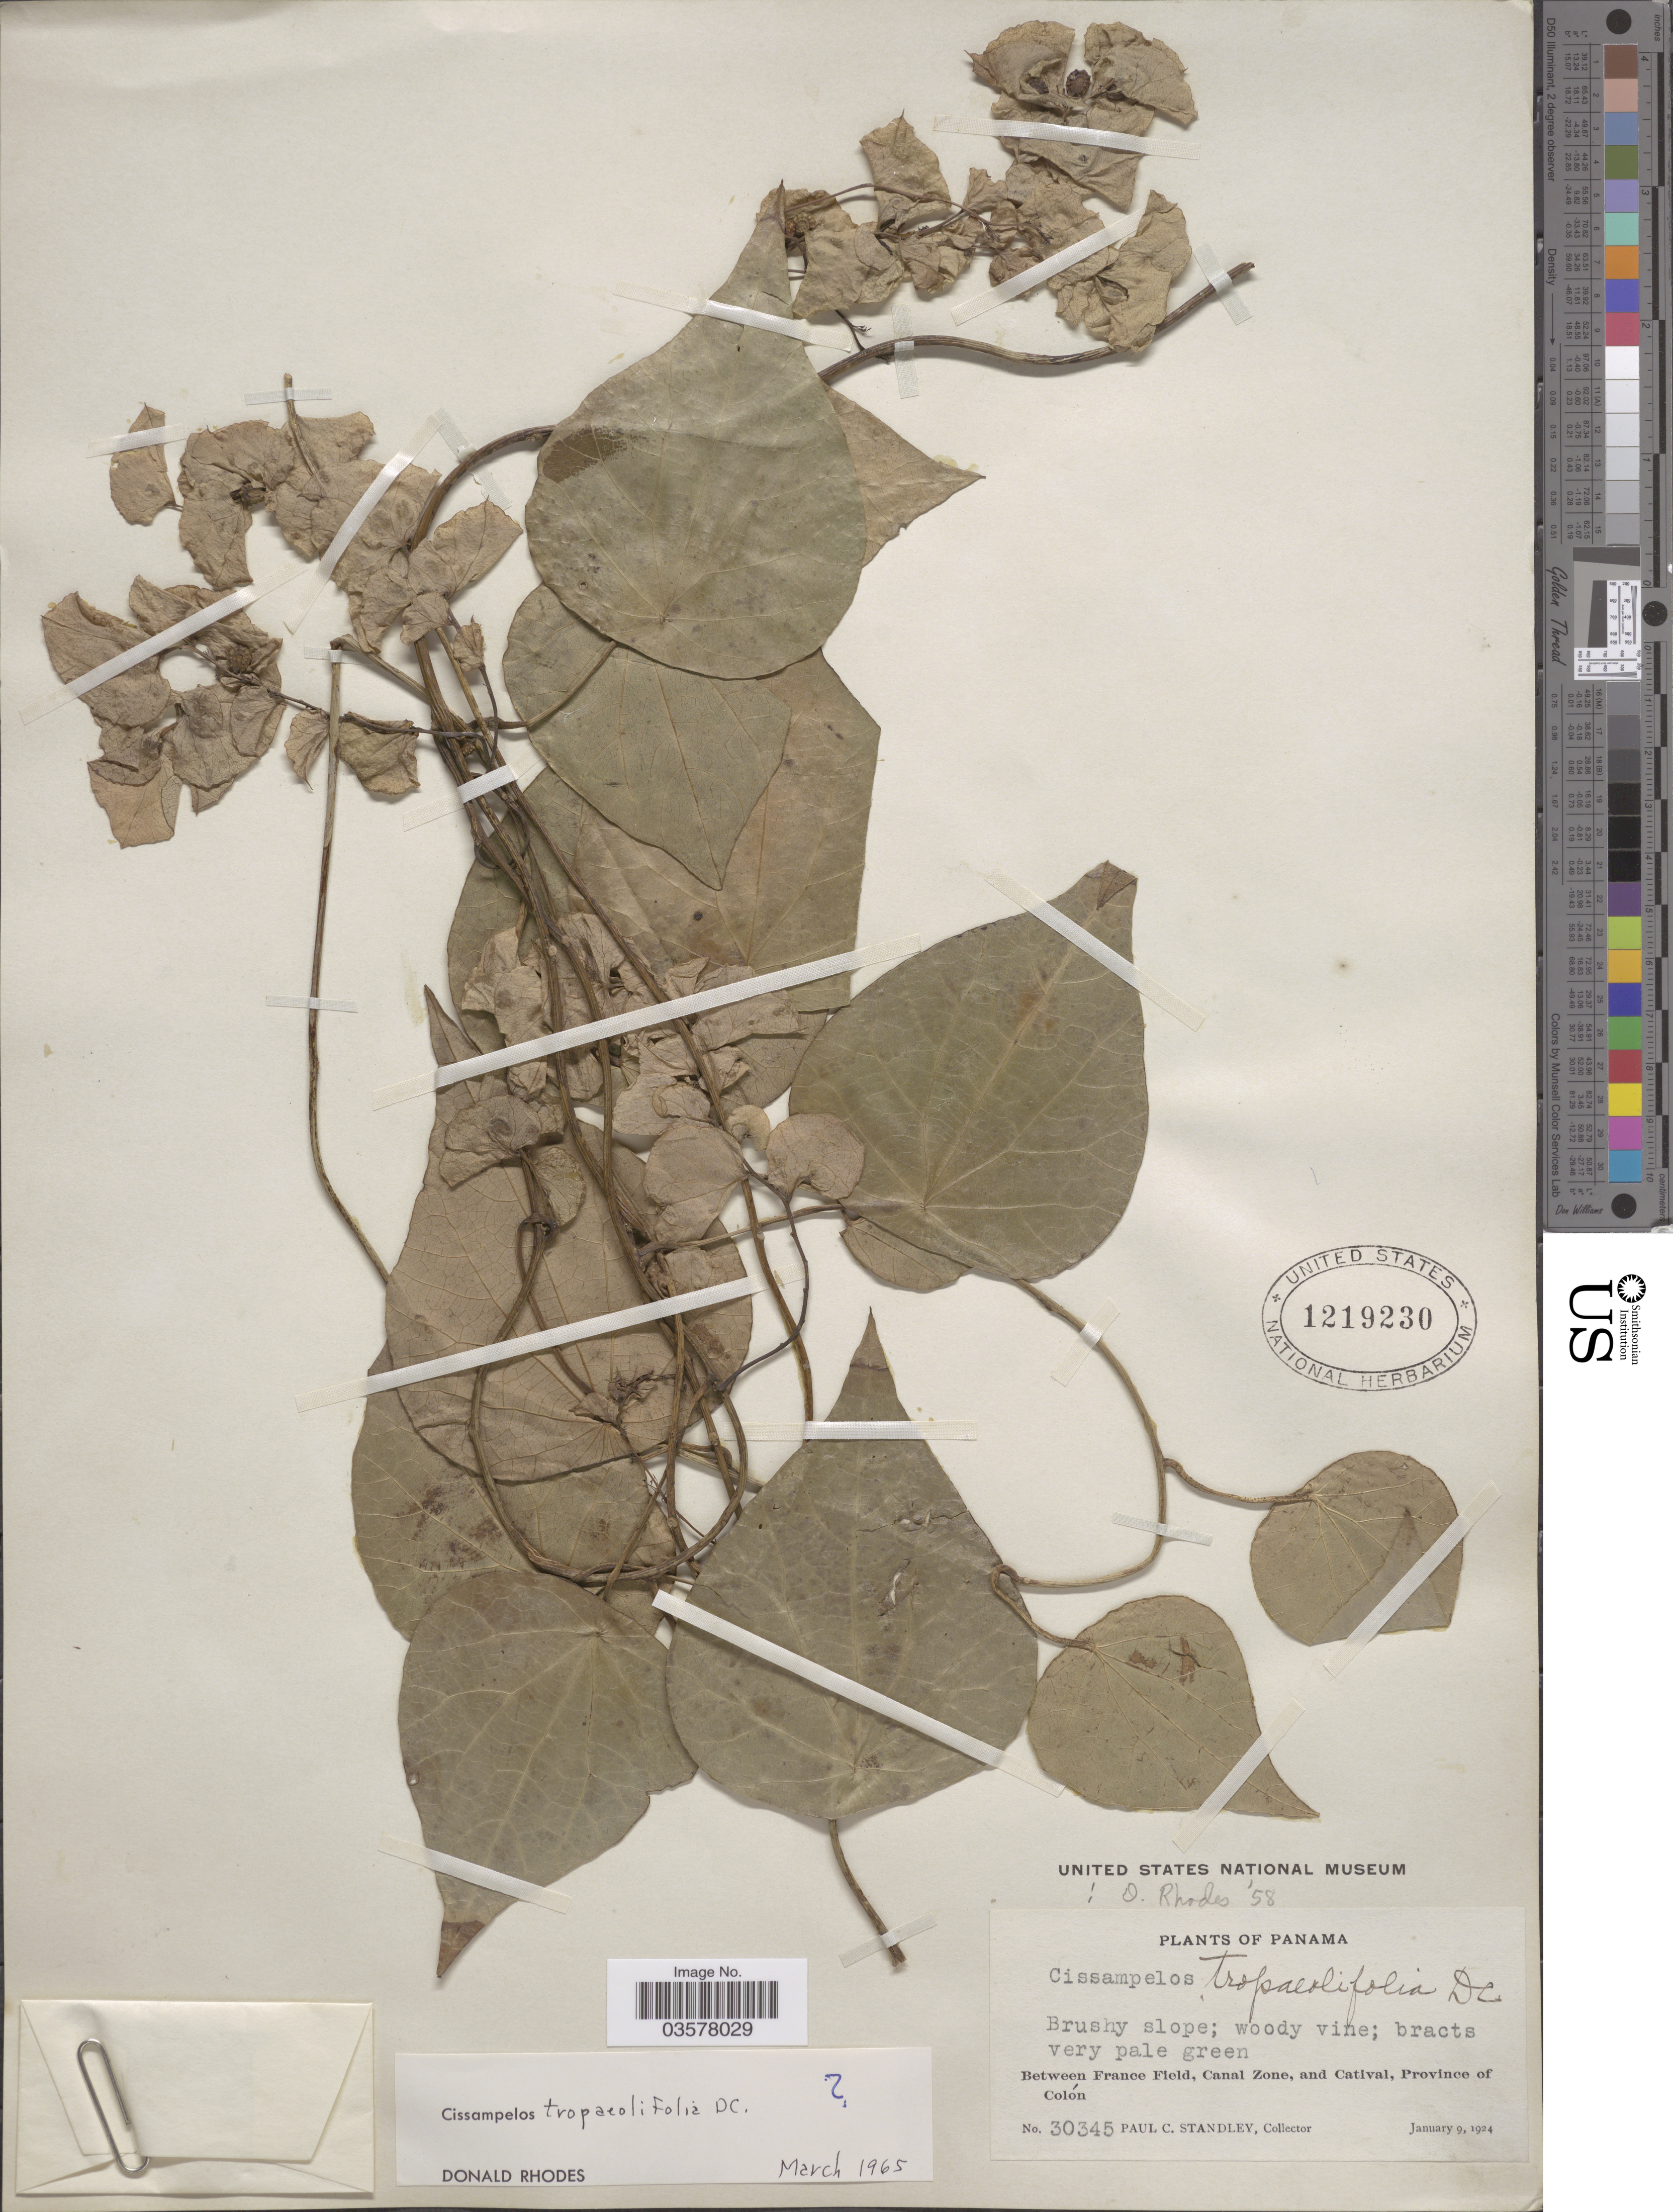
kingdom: Plantae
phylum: Tracheophyta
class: Magnoliopsida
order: Ranunculales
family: Menispermaceae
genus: Cissampelos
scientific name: Cissampelos tropaeolifolia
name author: DC.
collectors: P. C. Standley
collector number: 30345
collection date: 1924-01-09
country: Panama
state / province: Colón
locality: Between France Field, Canal Zone, and Catival.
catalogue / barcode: US 1219230